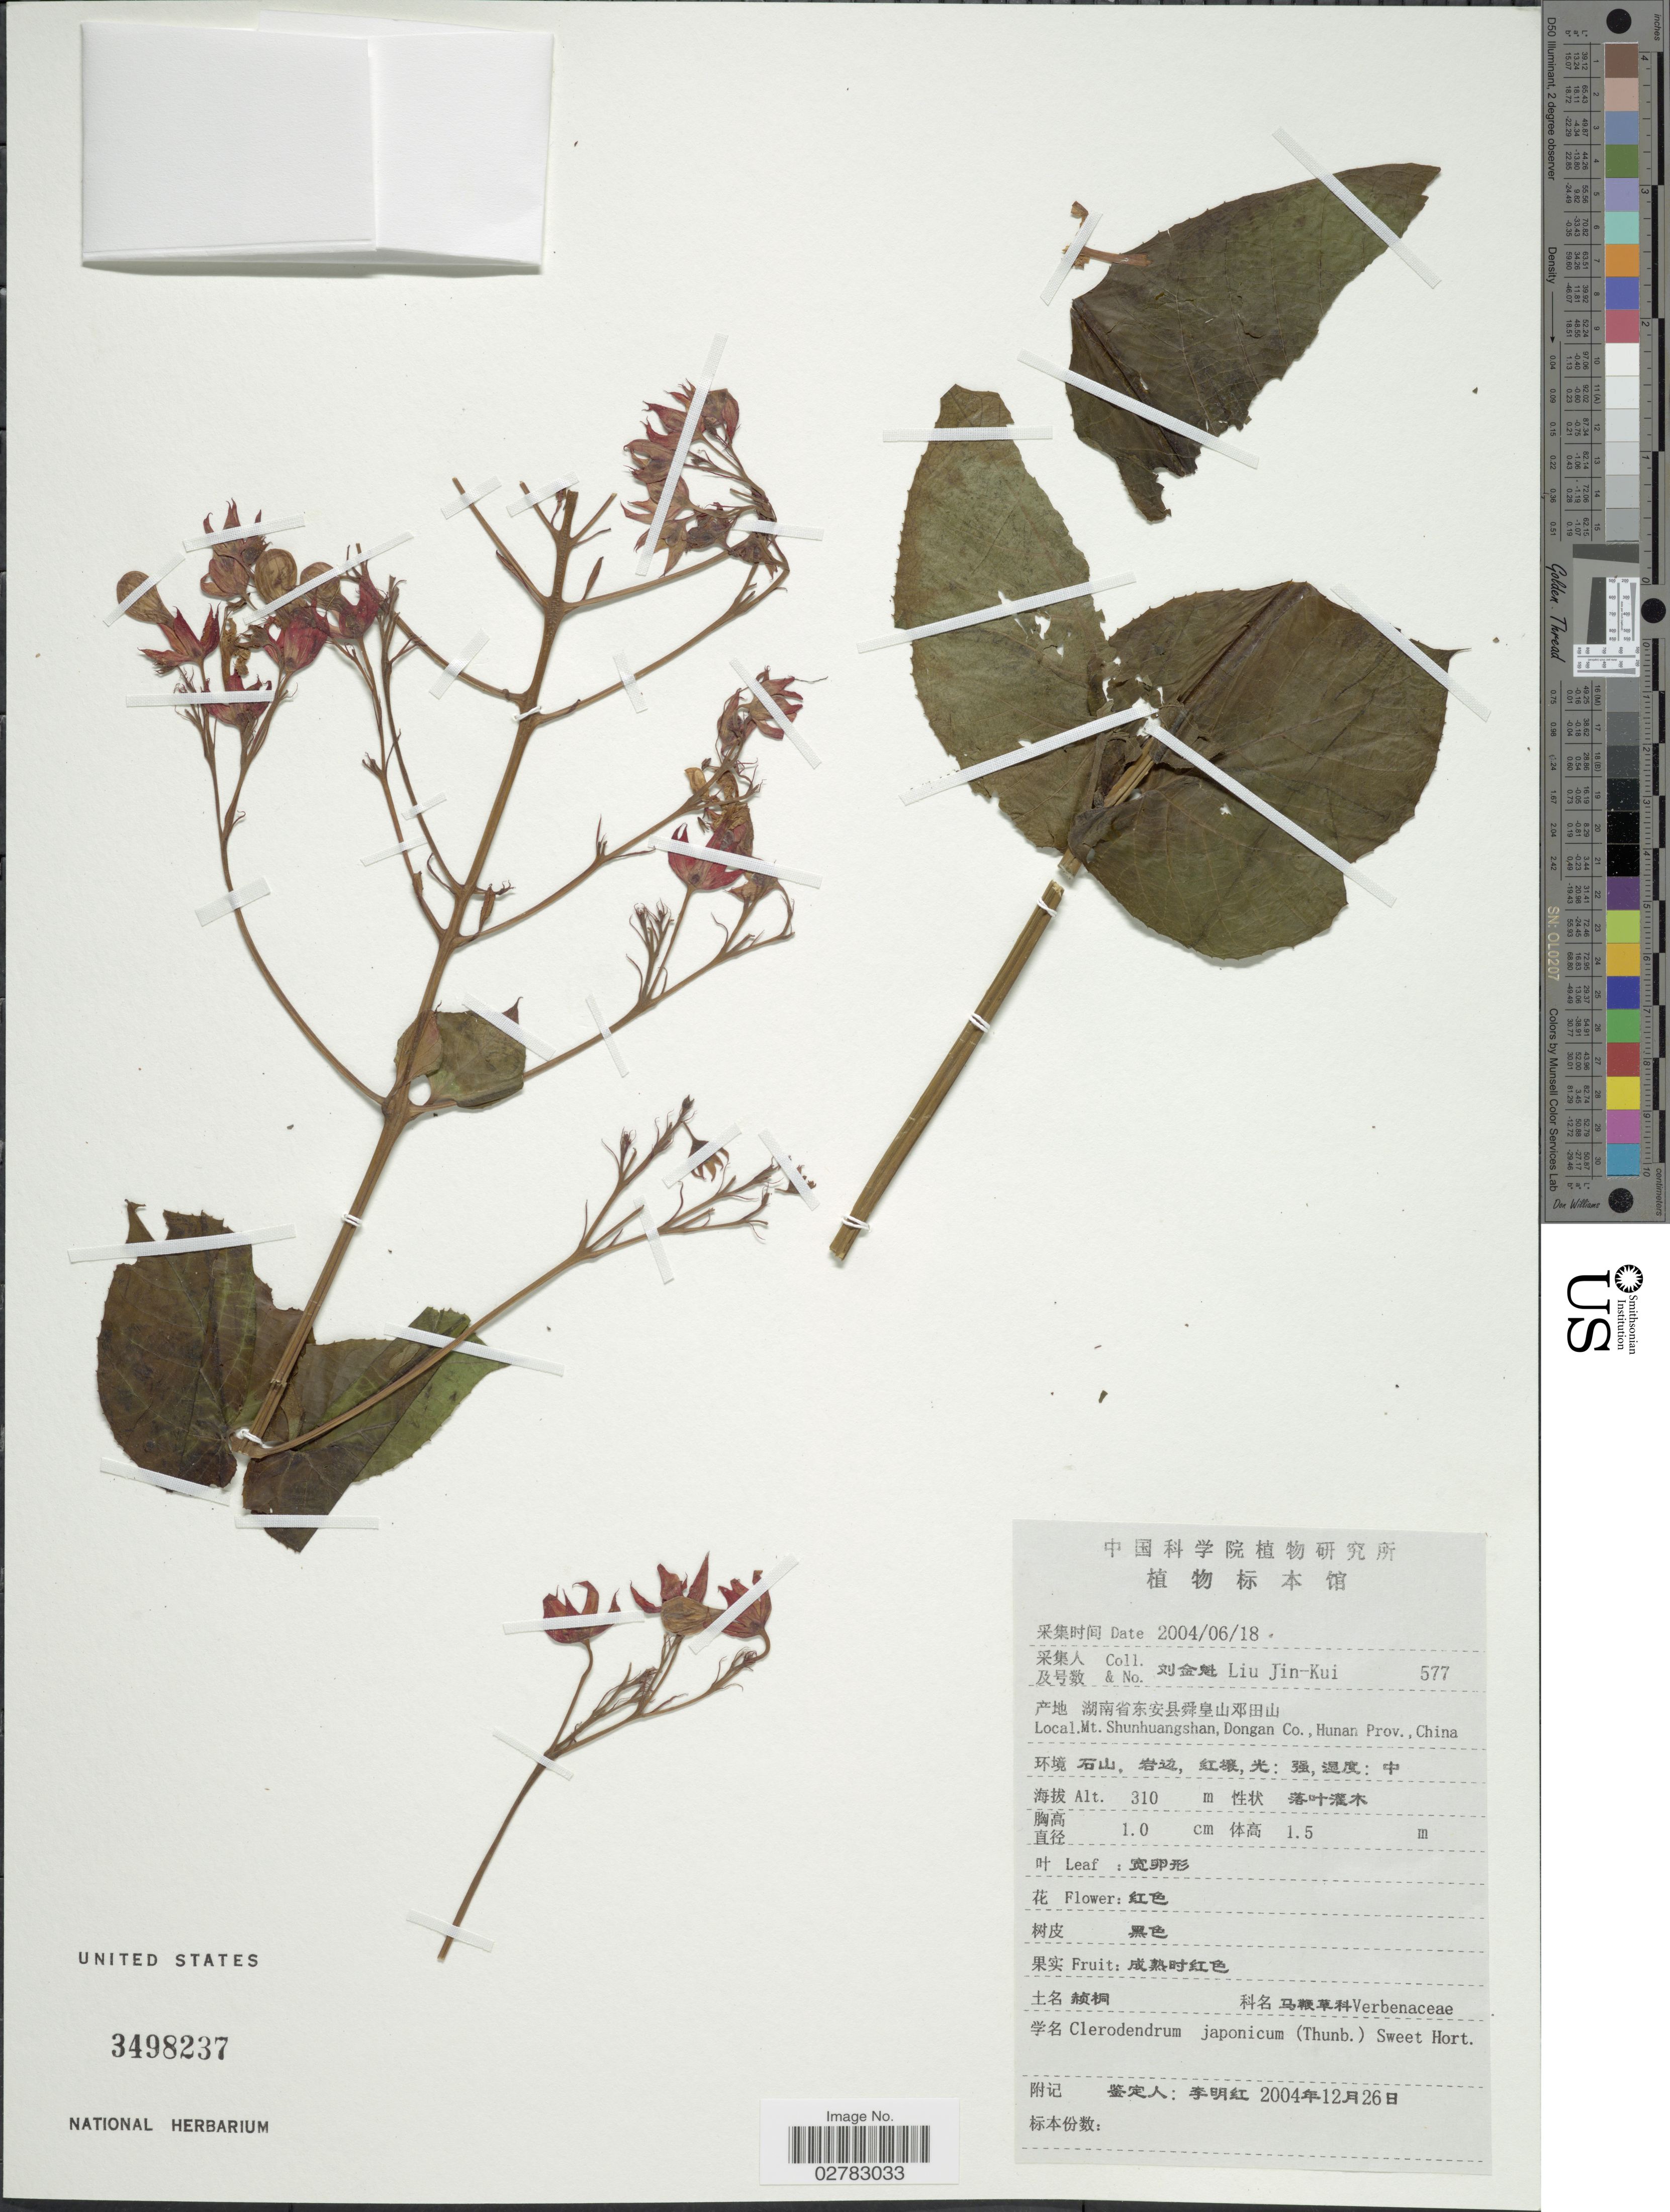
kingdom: Plantae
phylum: Tracheophyta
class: Magnoliopsida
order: Lamiales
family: Lamiaceae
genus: Clerodendrum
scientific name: Clerodendrum japonicum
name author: (Thunb.) Sweet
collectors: Liu Jin-Kui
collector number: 577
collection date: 2004-06-18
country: China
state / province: Hunan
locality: Mt. Shunhuangshan, Dongan Co.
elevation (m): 310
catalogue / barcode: US 3498237